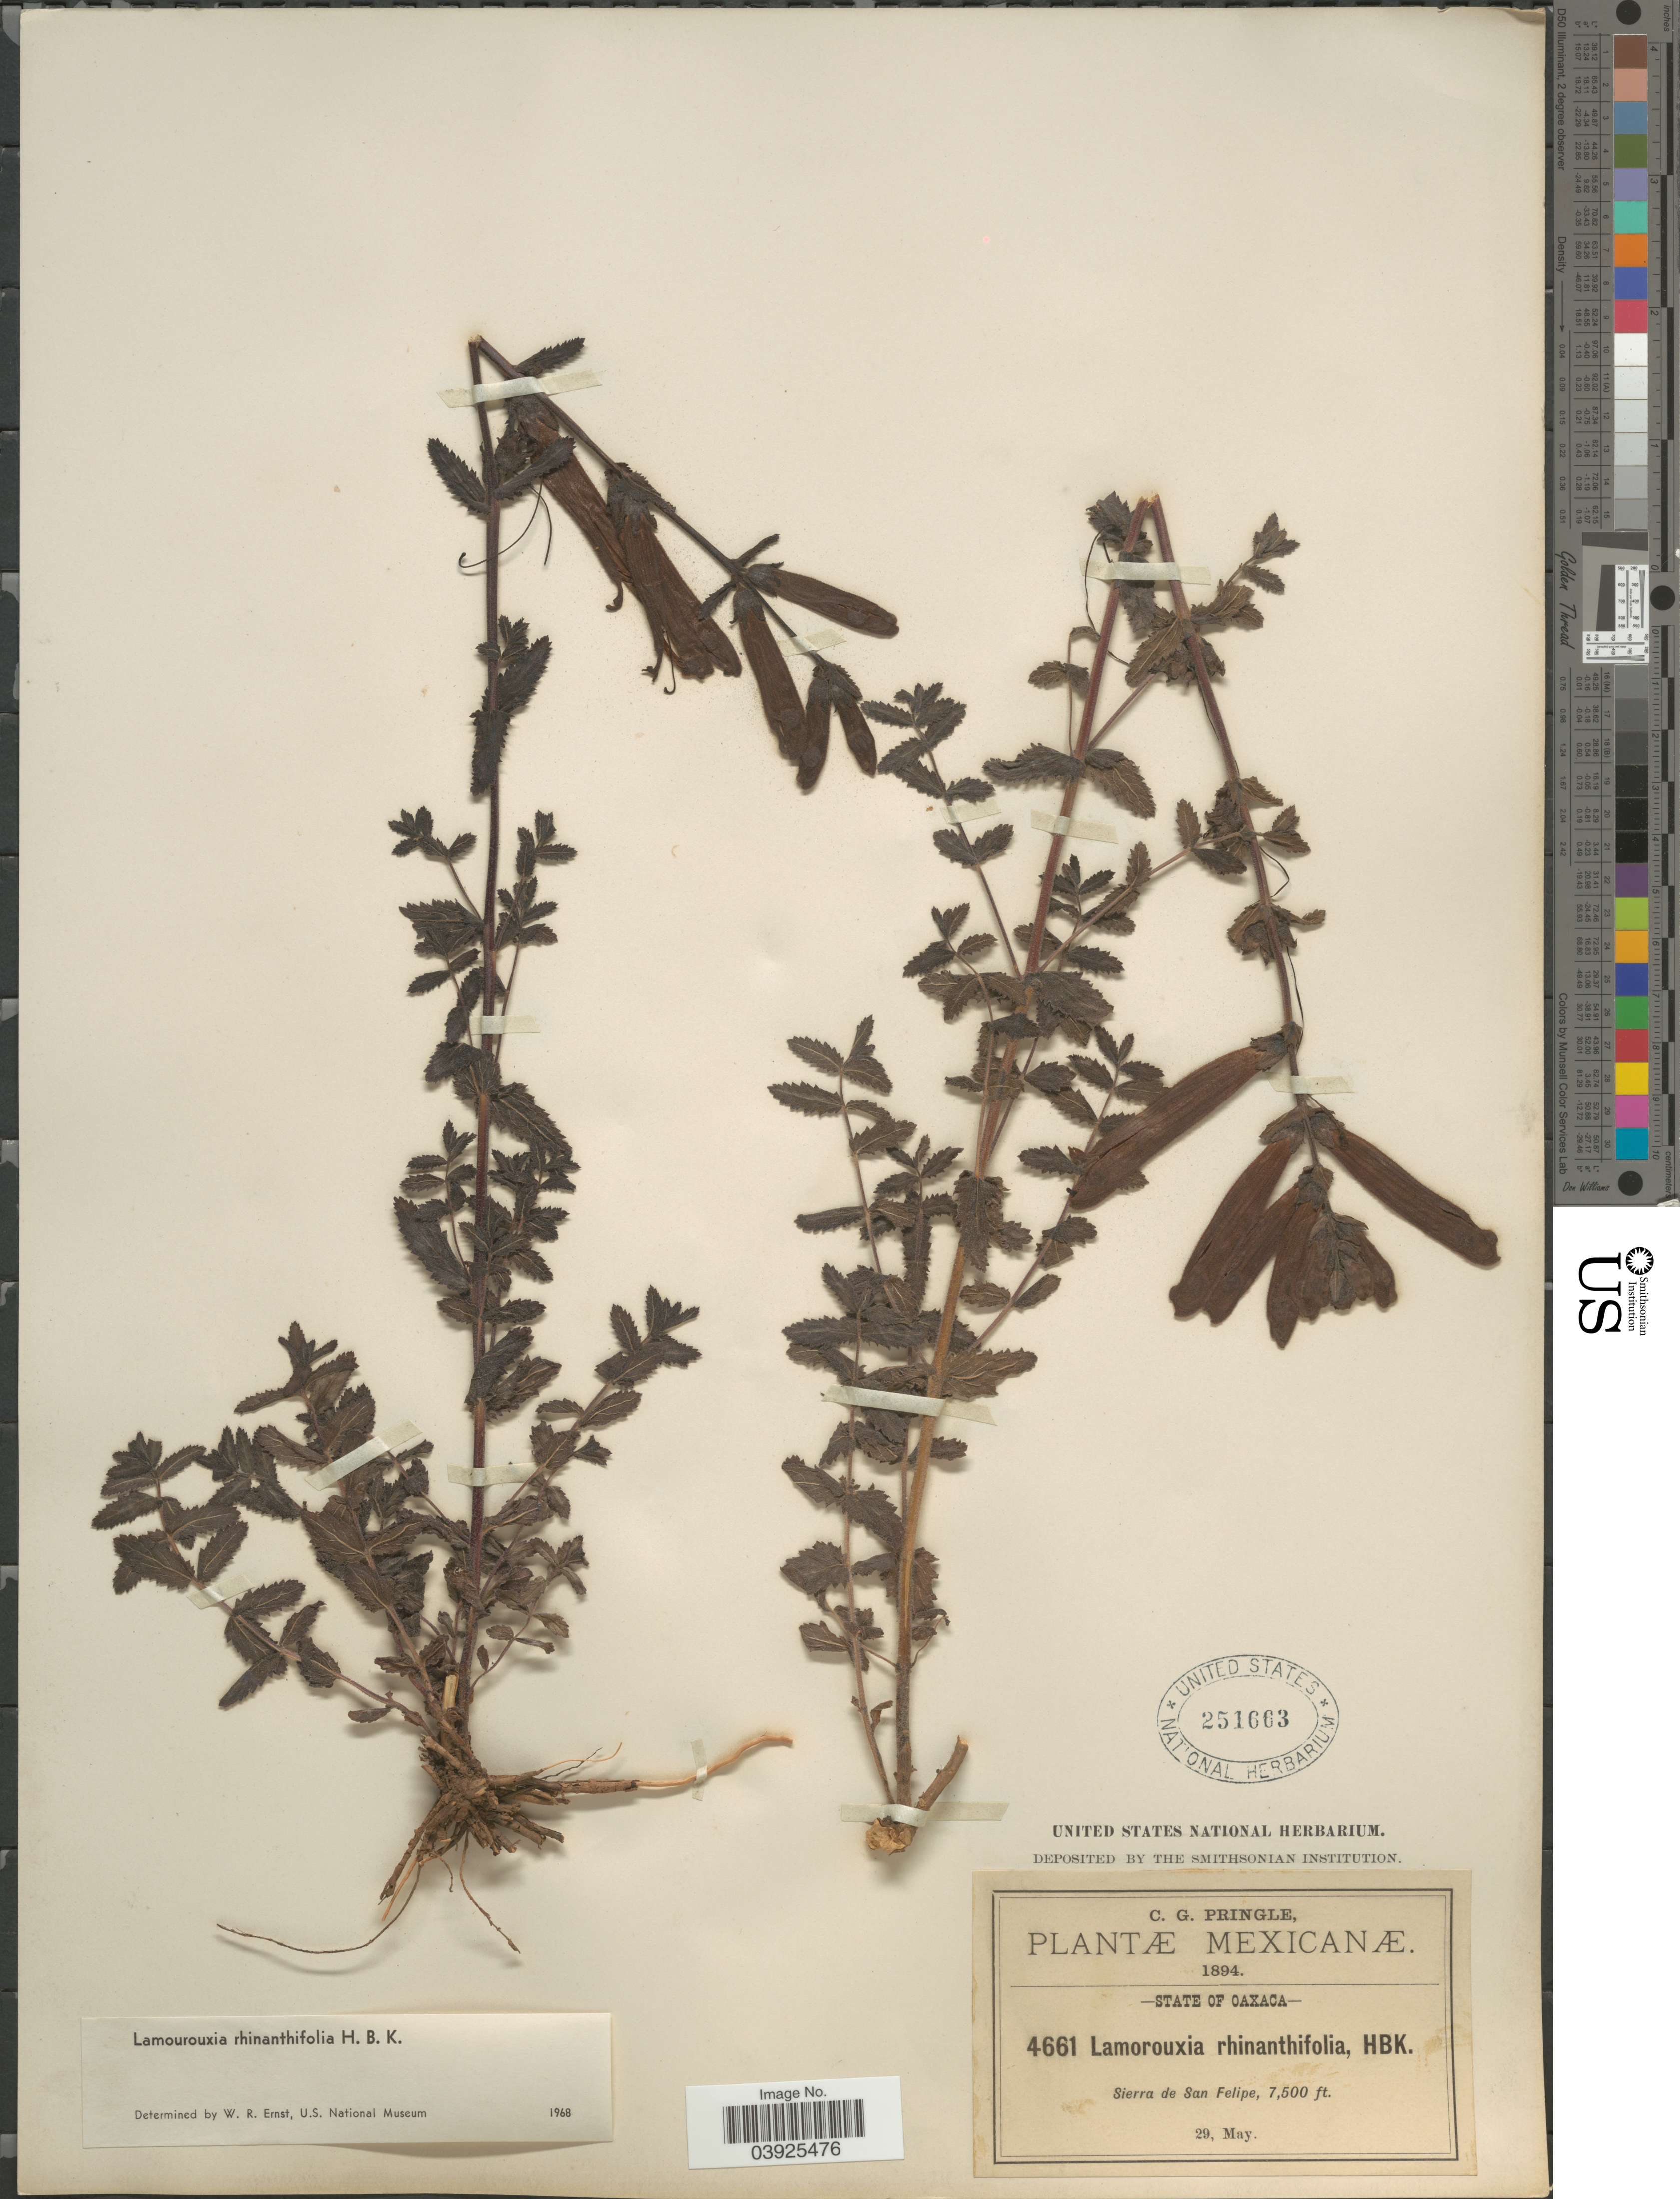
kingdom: Plantae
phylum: Tracheophyta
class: Magnoliopsida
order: Lamiales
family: Orobanchaceae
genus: Lamourouxia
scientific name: Lamourouxia rhinanthifolia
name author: Kunth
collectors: C. G. Pringle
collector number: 4661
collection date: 1894-05-29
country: Mexico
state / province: Oaxaca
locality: Sierra de San Felipe.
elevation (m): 2286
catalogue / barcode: US 251663